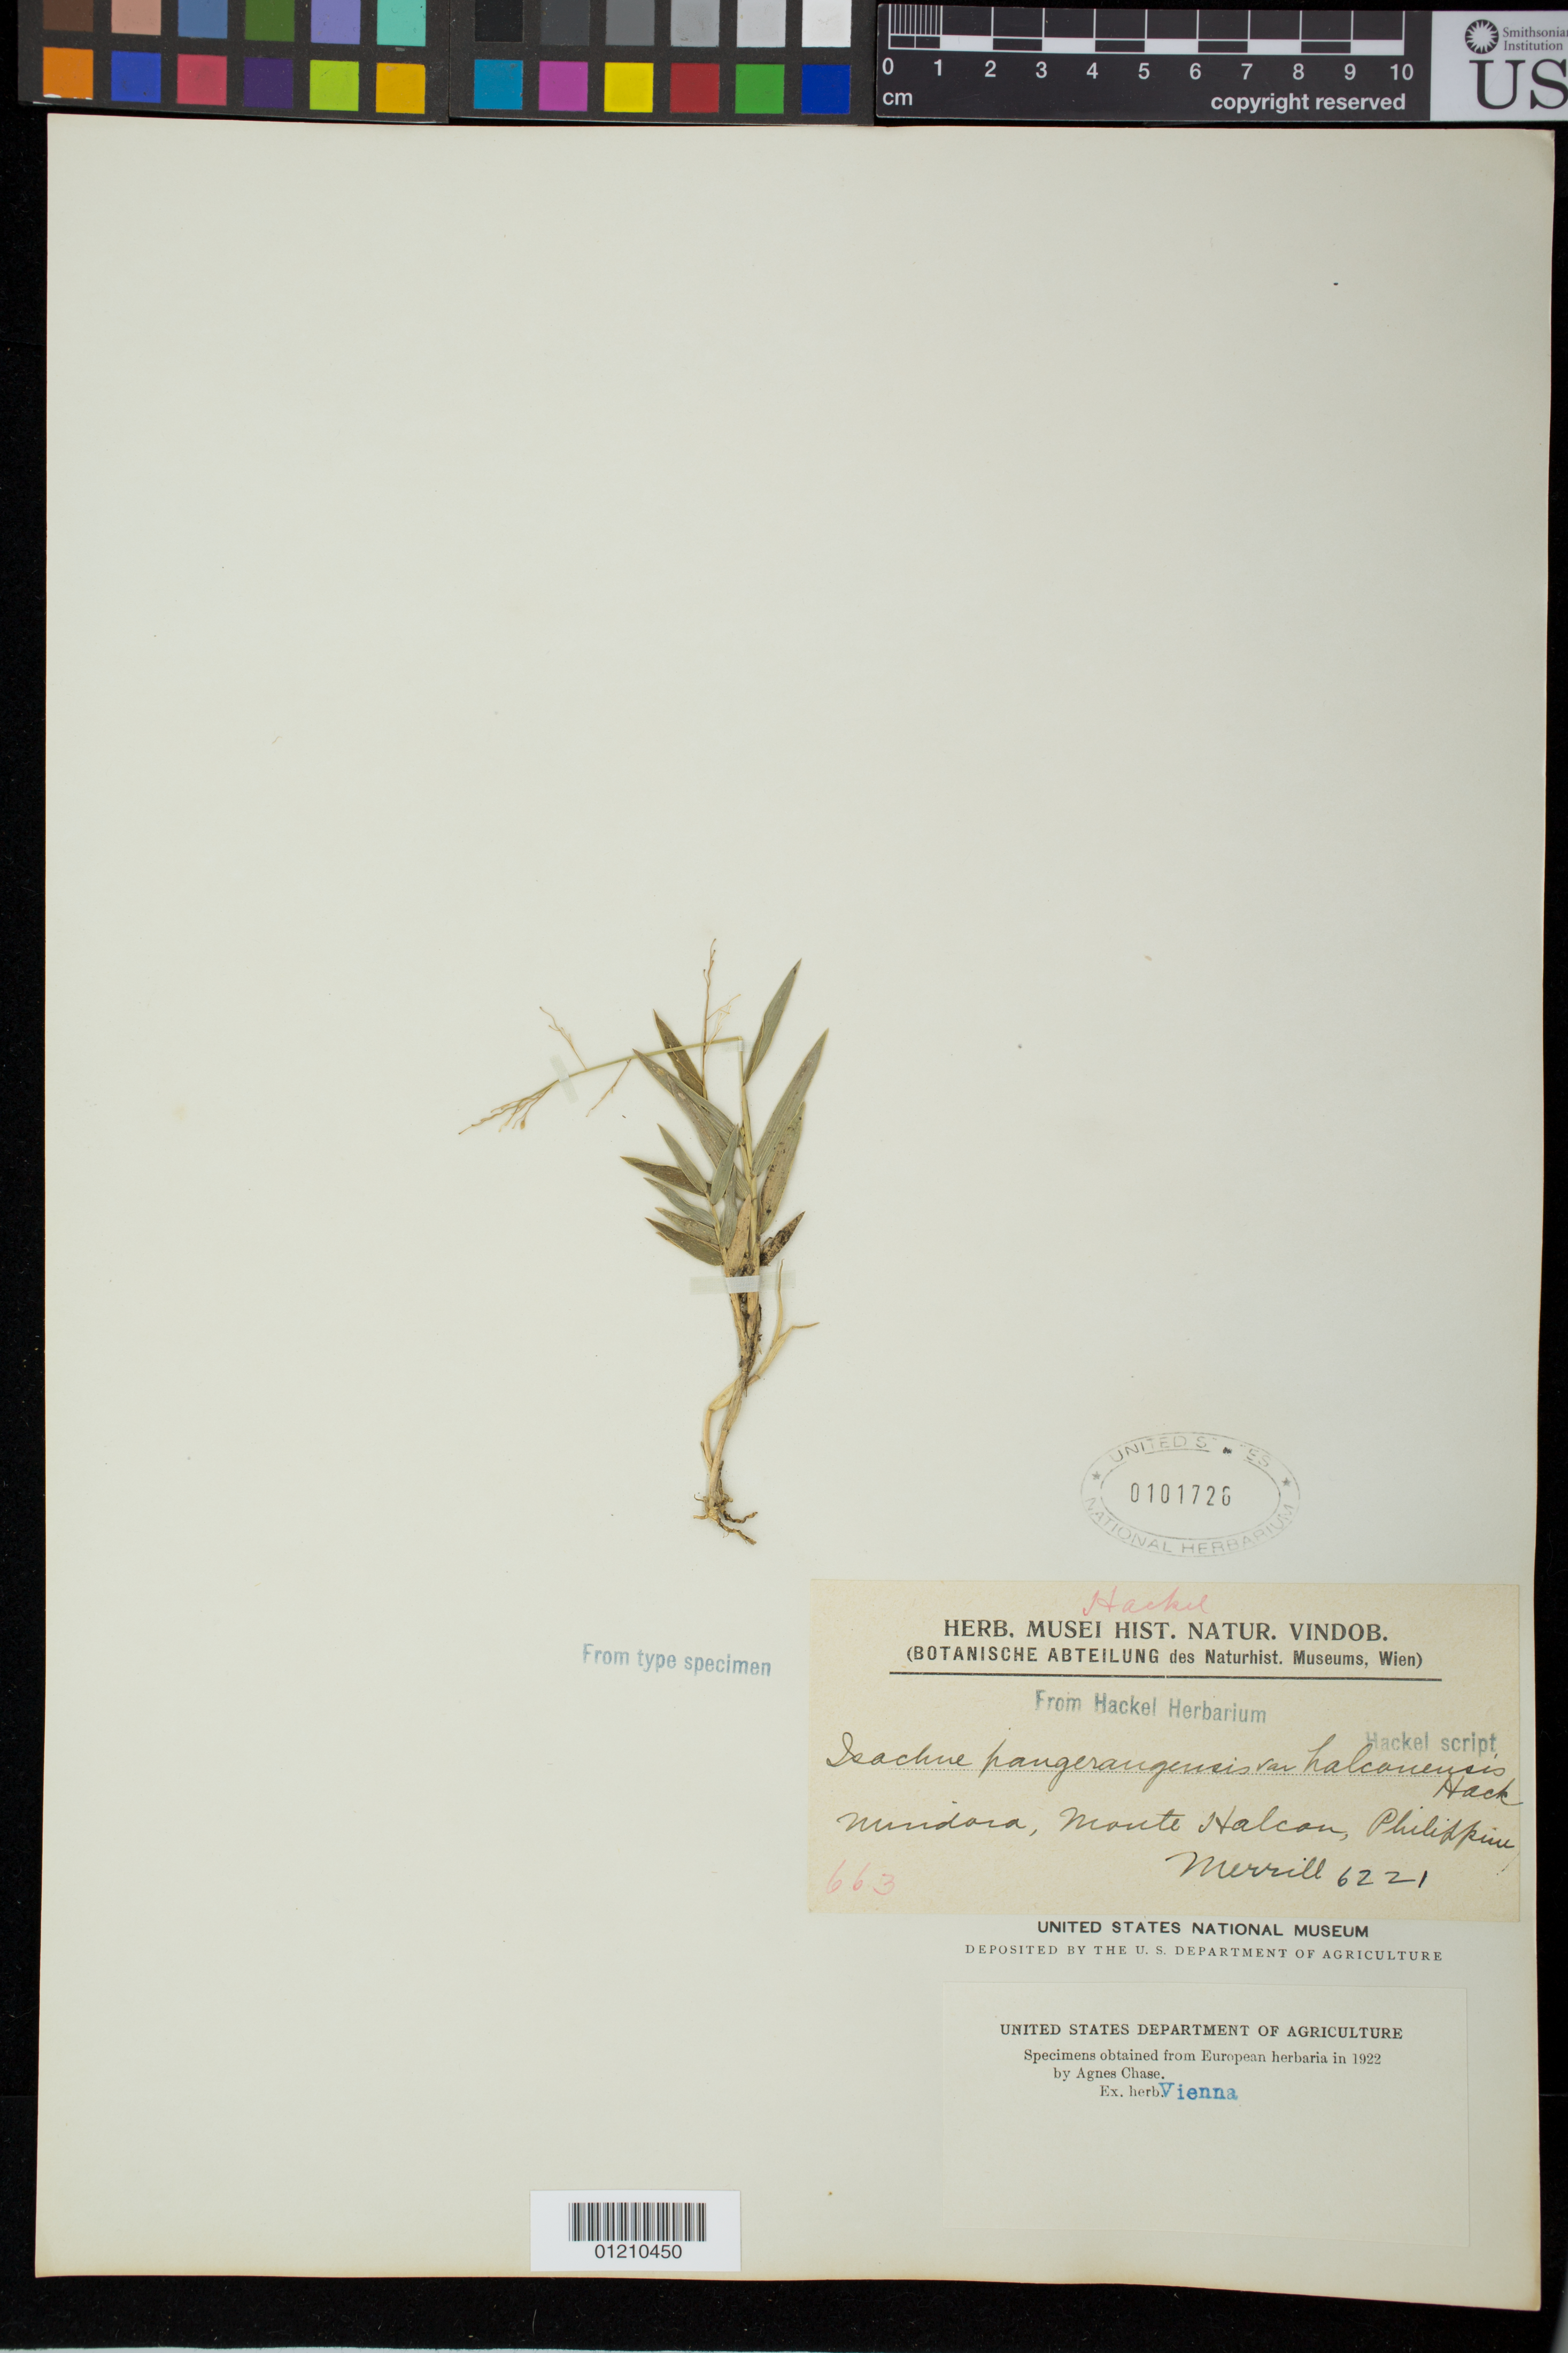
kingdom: Plantae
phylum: Tracheophyta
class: Liliopsida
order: Poales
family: Poaceae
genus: Isachne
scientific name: Isachne pangerangensis var. halconensis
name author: Hack.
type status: Syntype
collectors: E. D. Merrill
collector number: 6221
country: Philippines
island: Mindoro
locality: Monte Halcon.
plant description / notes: Fragmentary material of type specimen ex herb.Vienna.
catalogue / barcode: US 101726